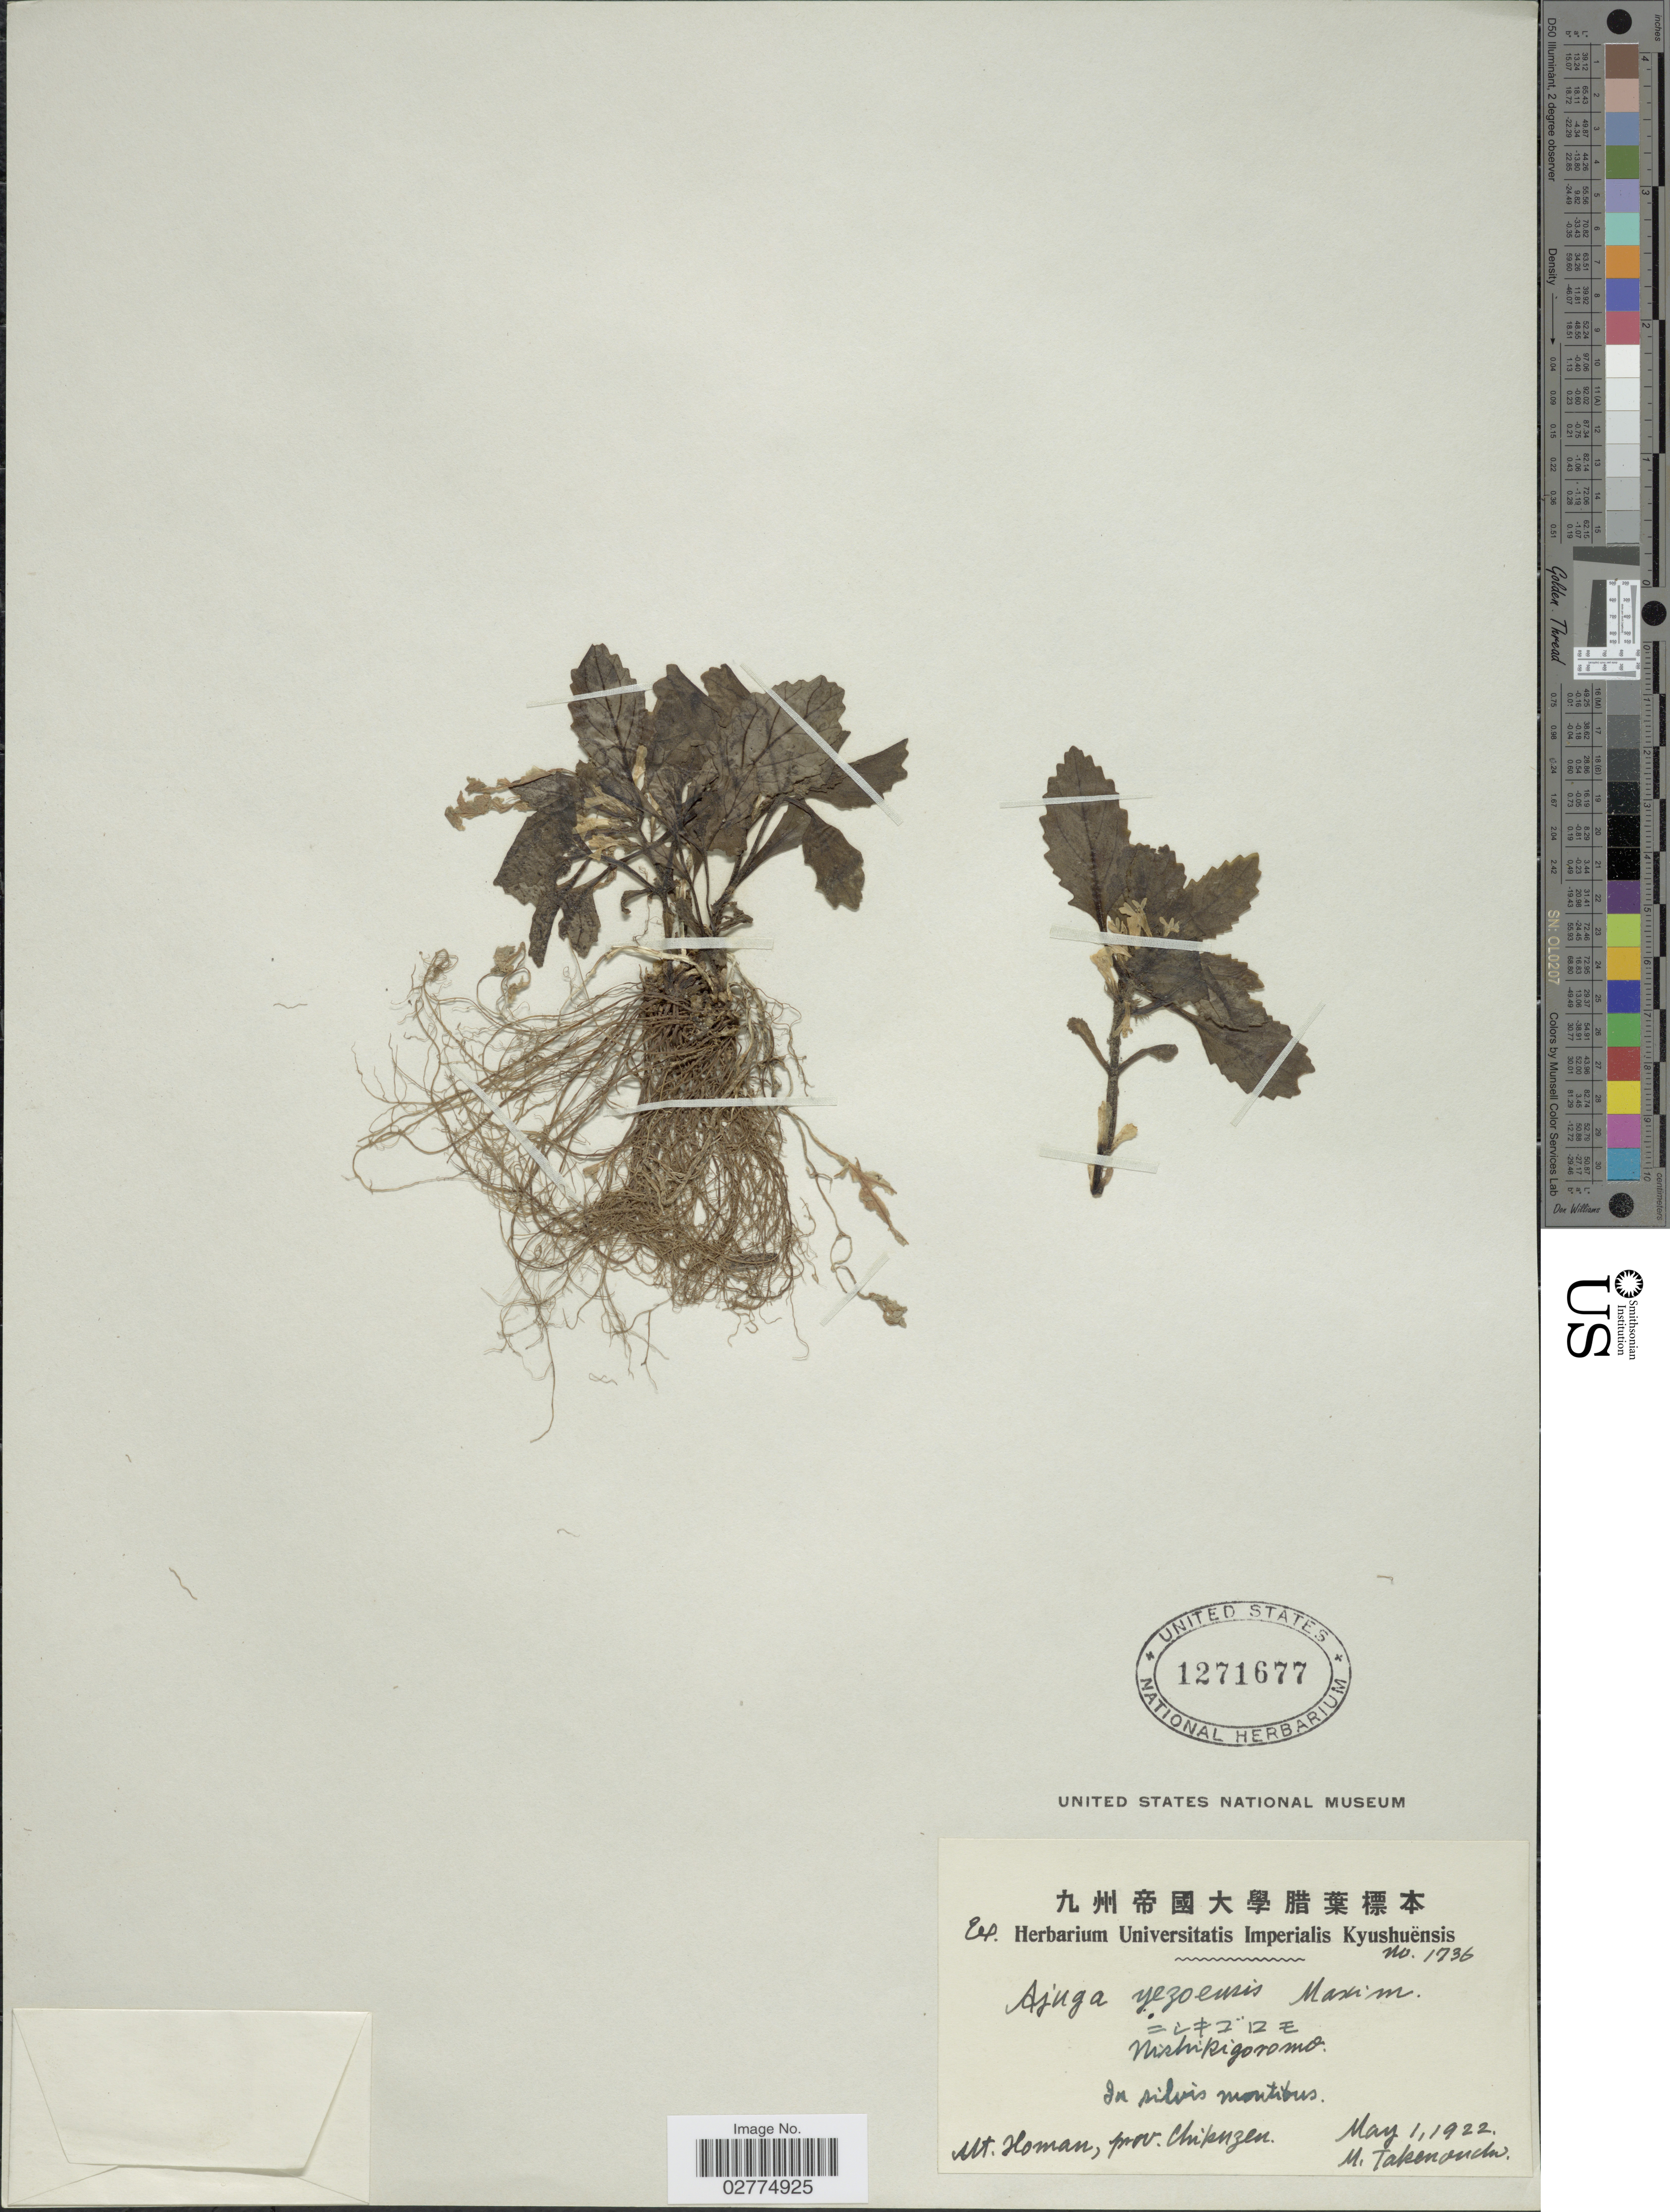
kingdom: Plantae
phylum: Tracheophyta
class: Magnoliopsida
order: Lamiales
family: Lamiaceae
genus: Ajuga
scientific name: Ajuga yesoensis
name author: Maxim. ex Franch. & Sav.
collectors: M. Takenouchi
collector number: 1736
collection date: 1922-05-01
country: Japan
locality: Mt. Homan, Prov. Chikuzen.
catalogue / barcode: US 1271677